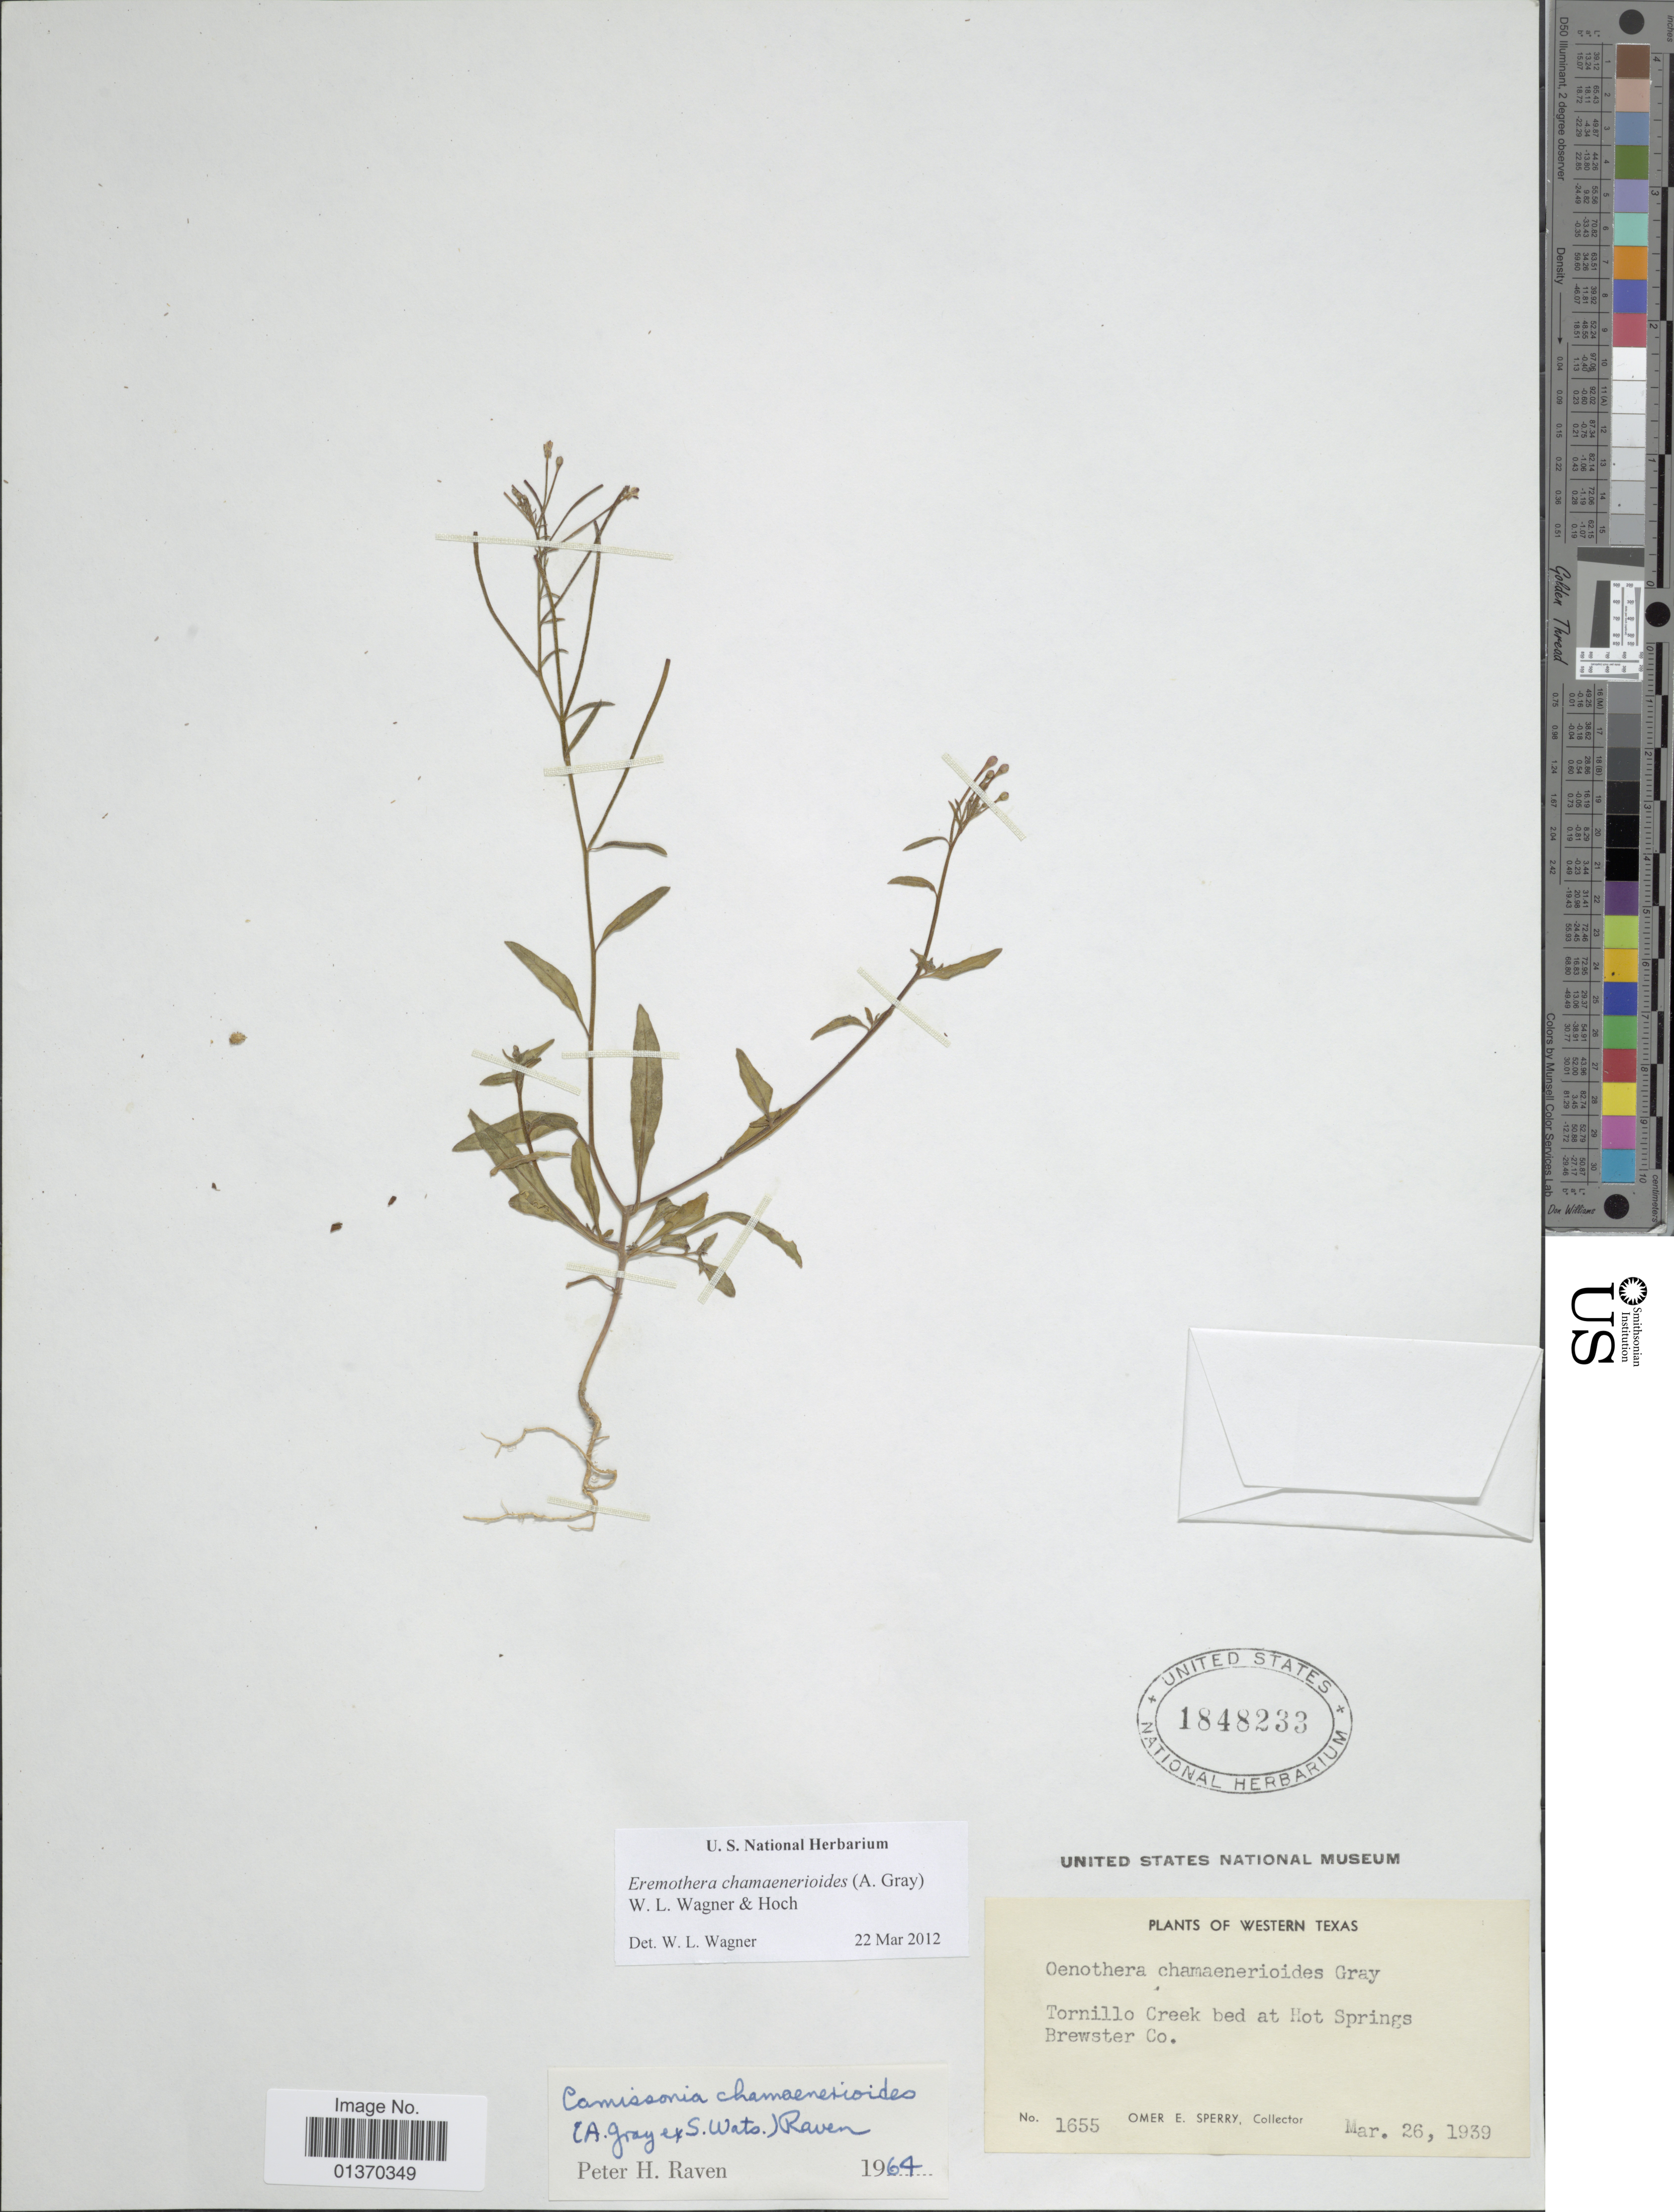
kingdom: Plantae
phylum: Tracheophyta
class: Magnoliopsida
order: Myrtales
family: Onagraceae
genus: Eremothera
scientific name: Eremothera chamaenerioides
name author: (A. Gray) W.L. Wagner & Hoch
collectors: O. E. Sperry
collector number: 1655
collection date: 1939-03-26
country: United States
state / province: Texas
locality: Western Texas, Tornillo Creek bed at Hot Springs Brewster Co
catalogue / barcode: US 1848233